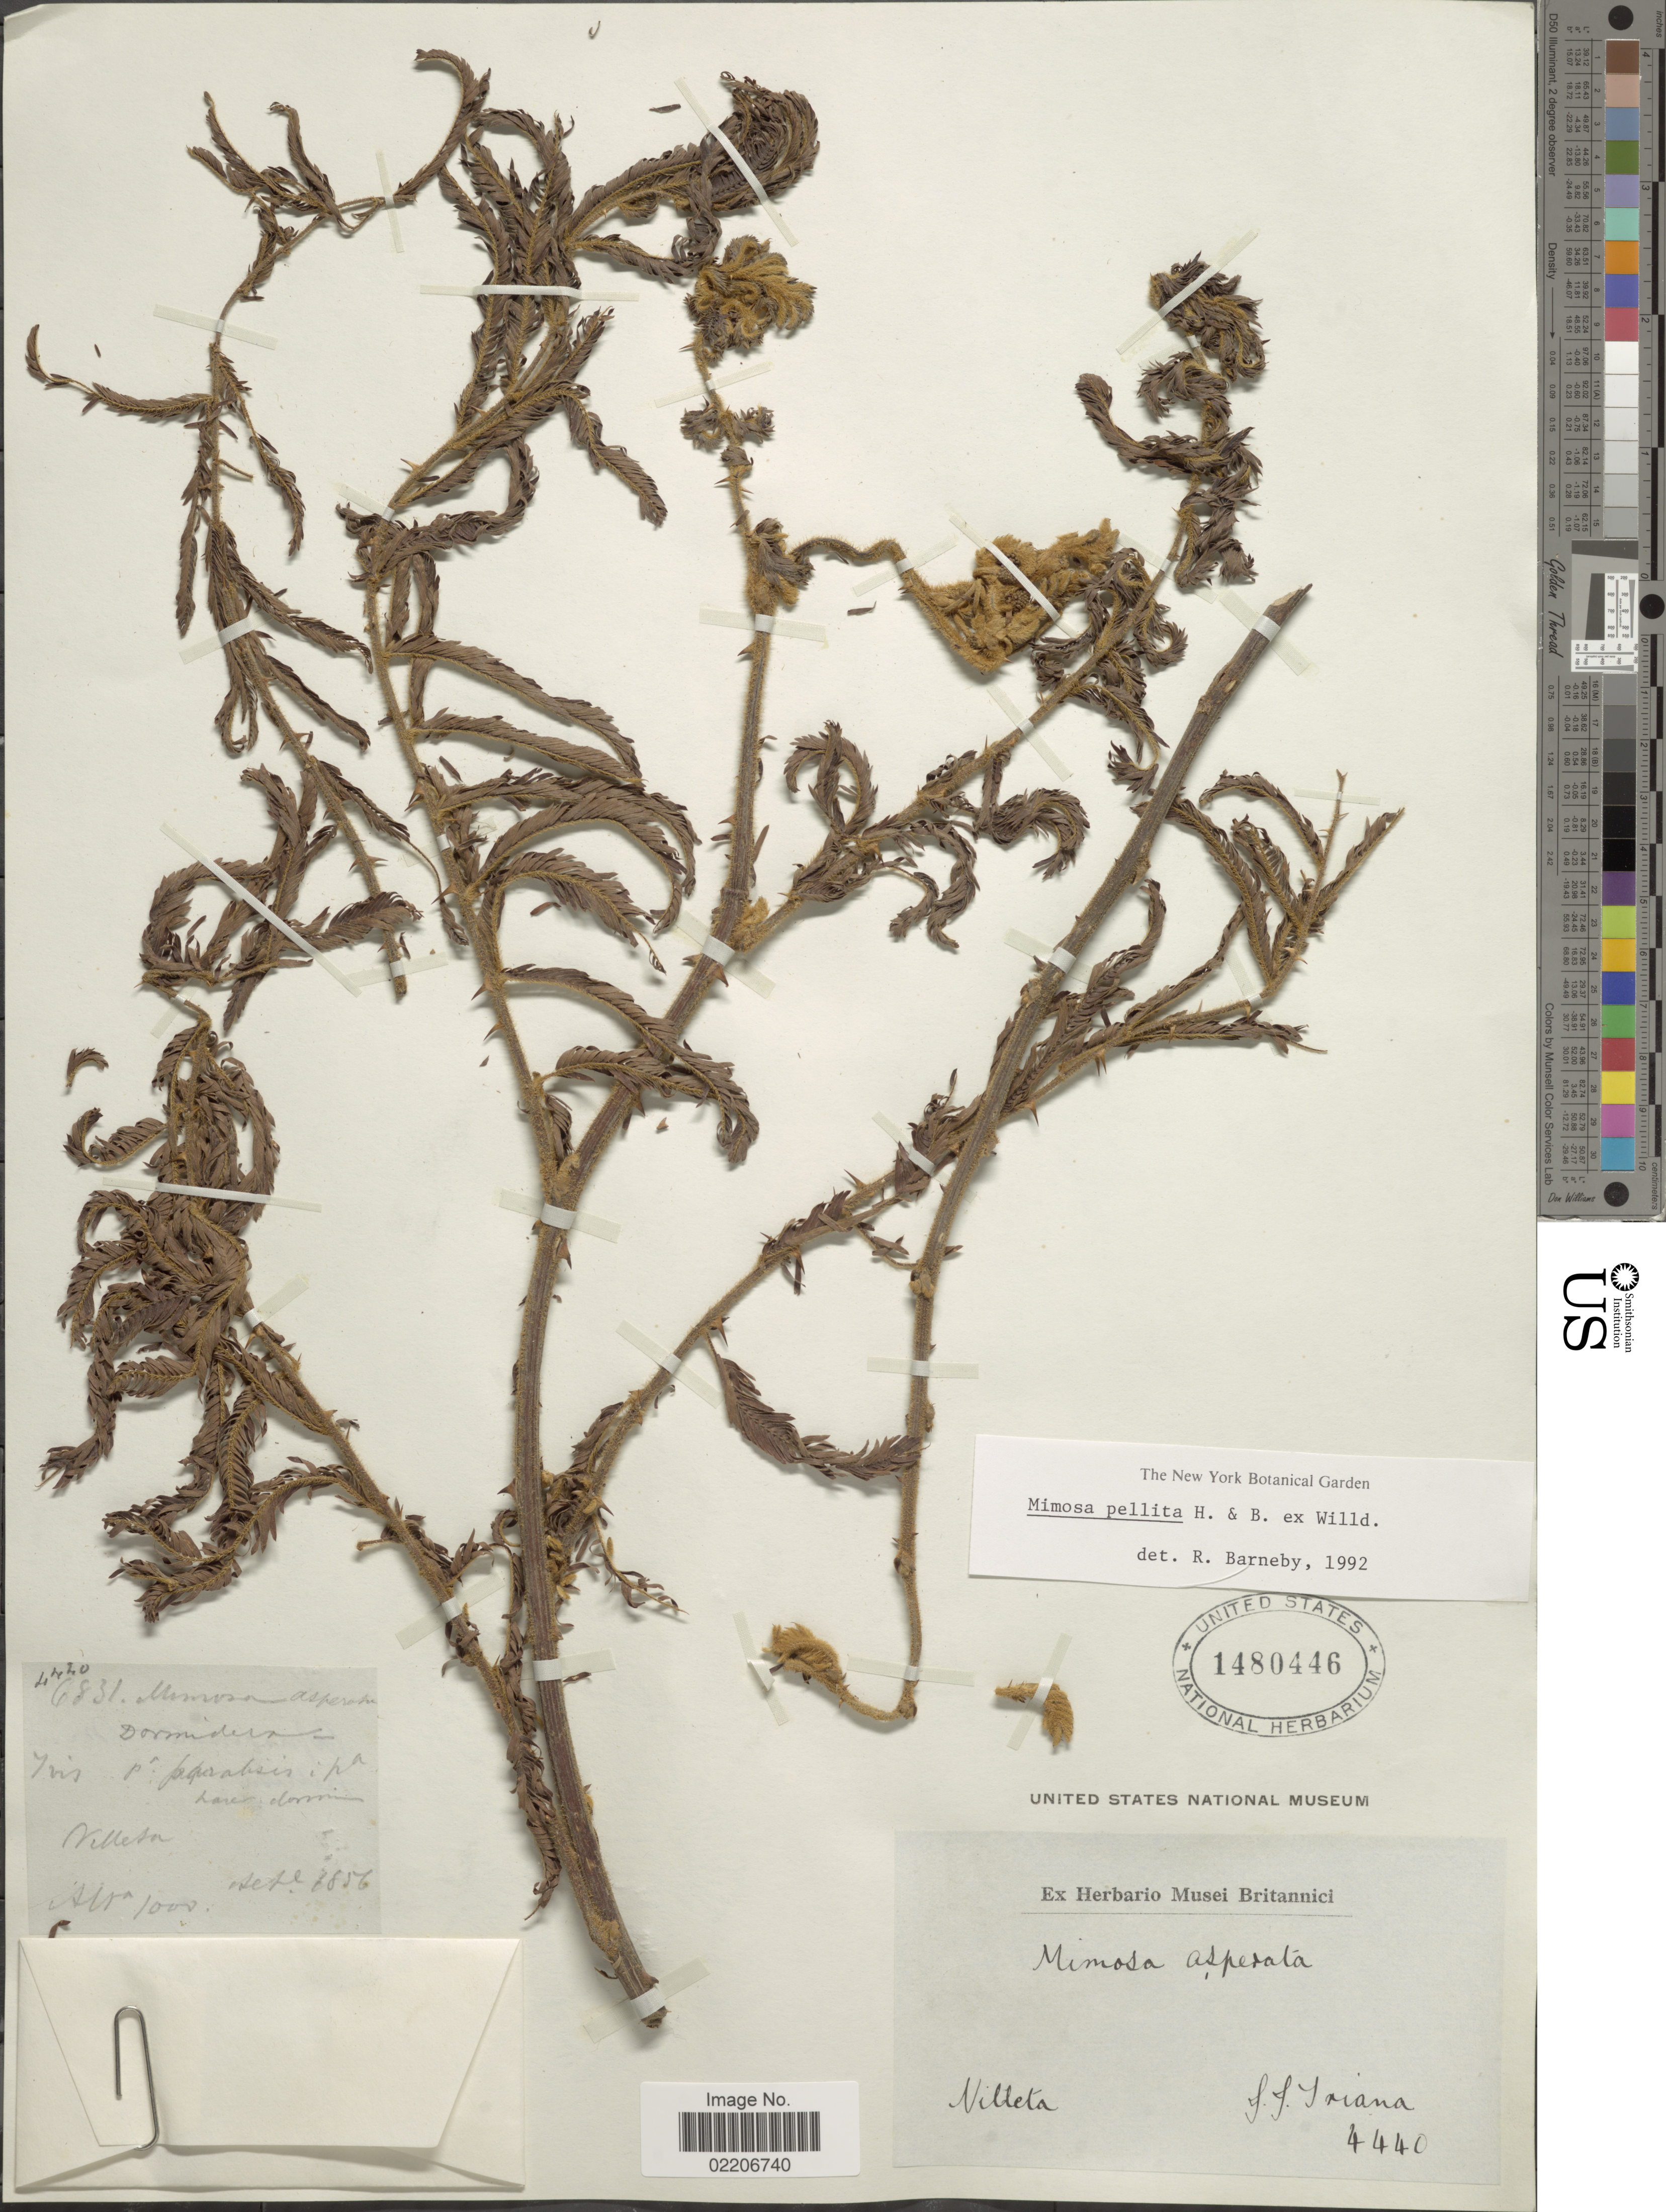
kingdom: Plantae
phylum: Tracheophyta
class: Magnoliopsida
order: Fabales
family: Fabaceae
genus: Mimosa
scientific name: Mimosa pellita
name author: Humb. & Bonpl. ex Willd.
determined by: Barneby, Rupert C., (NY)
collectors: J. J. Triana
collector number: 4440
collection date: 1856-09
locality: Nibleta [interpreted]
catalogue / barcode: US 1480446